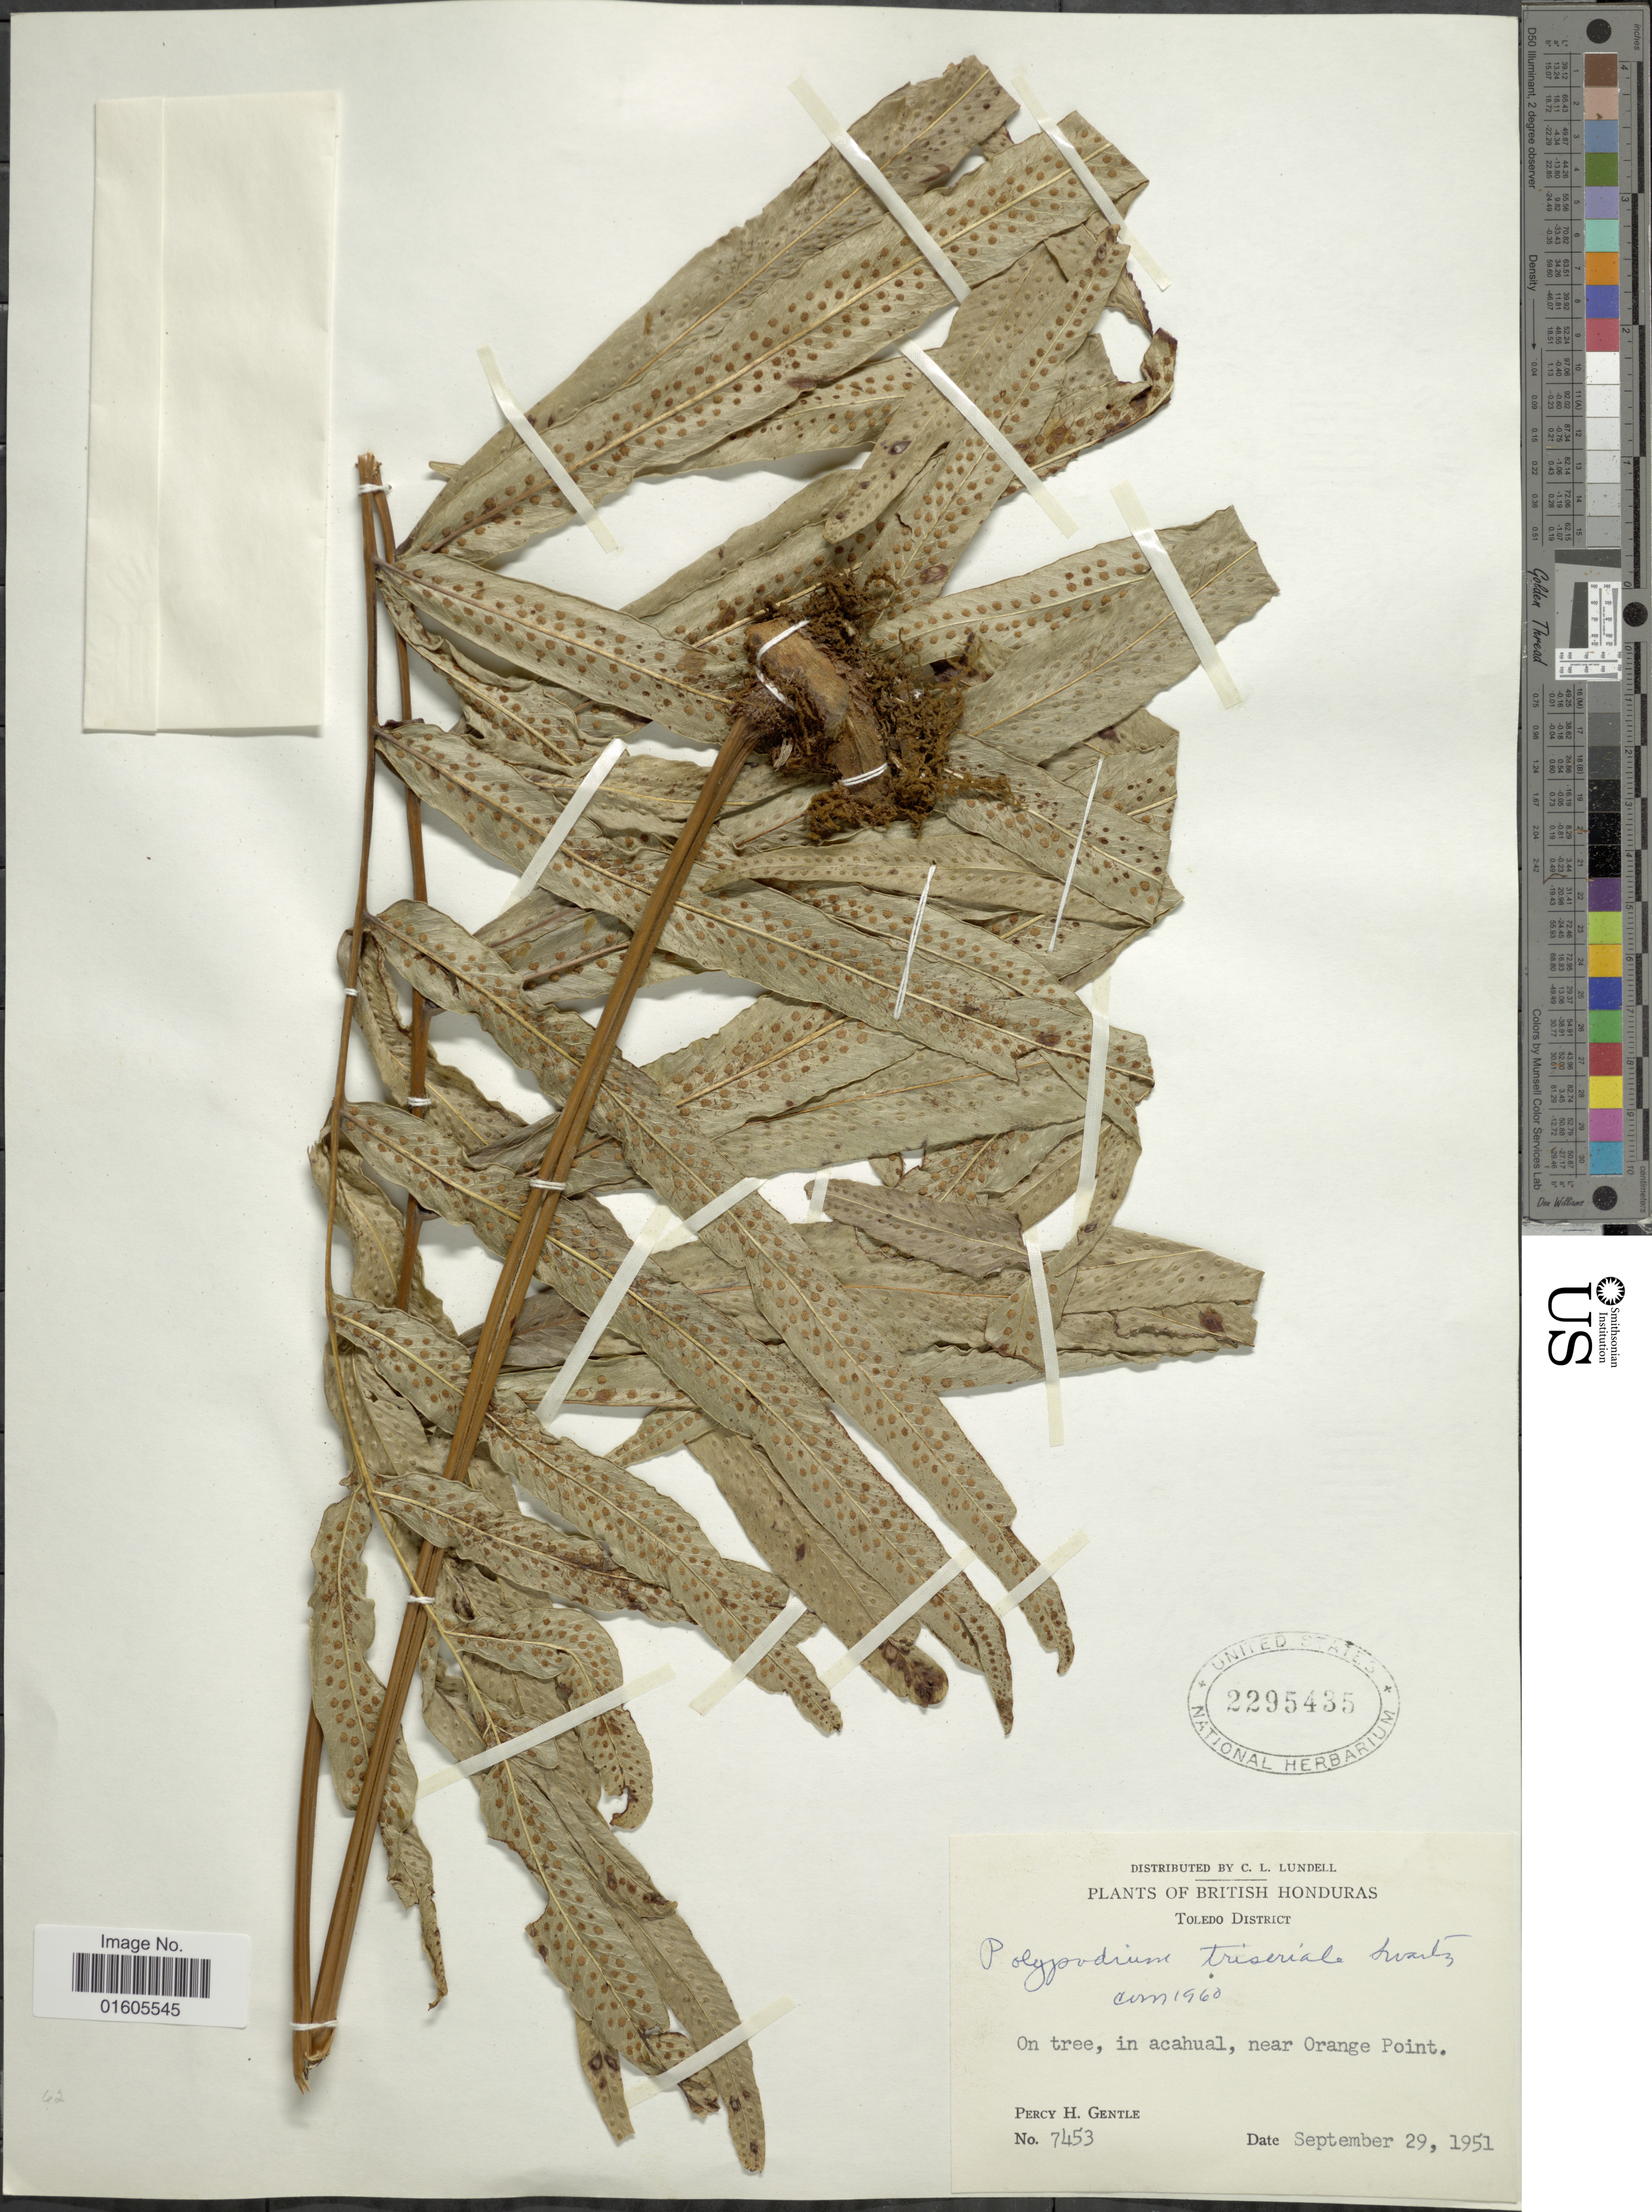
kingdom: Plantae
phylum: Tracheophyta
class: Polypodiopsida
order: Polypodiales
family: Polypodiaceae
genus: Serpocaulon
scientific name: Serpocaulon triseriale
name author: (Sw.) A.R. Sm.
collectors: P. H. Gentle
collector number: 7453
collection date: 1951-09-29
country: Belize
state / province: Toledo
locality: British Honduras, Toledo District, On tree, in acahual, near Orange Point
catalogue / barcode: US 2295435